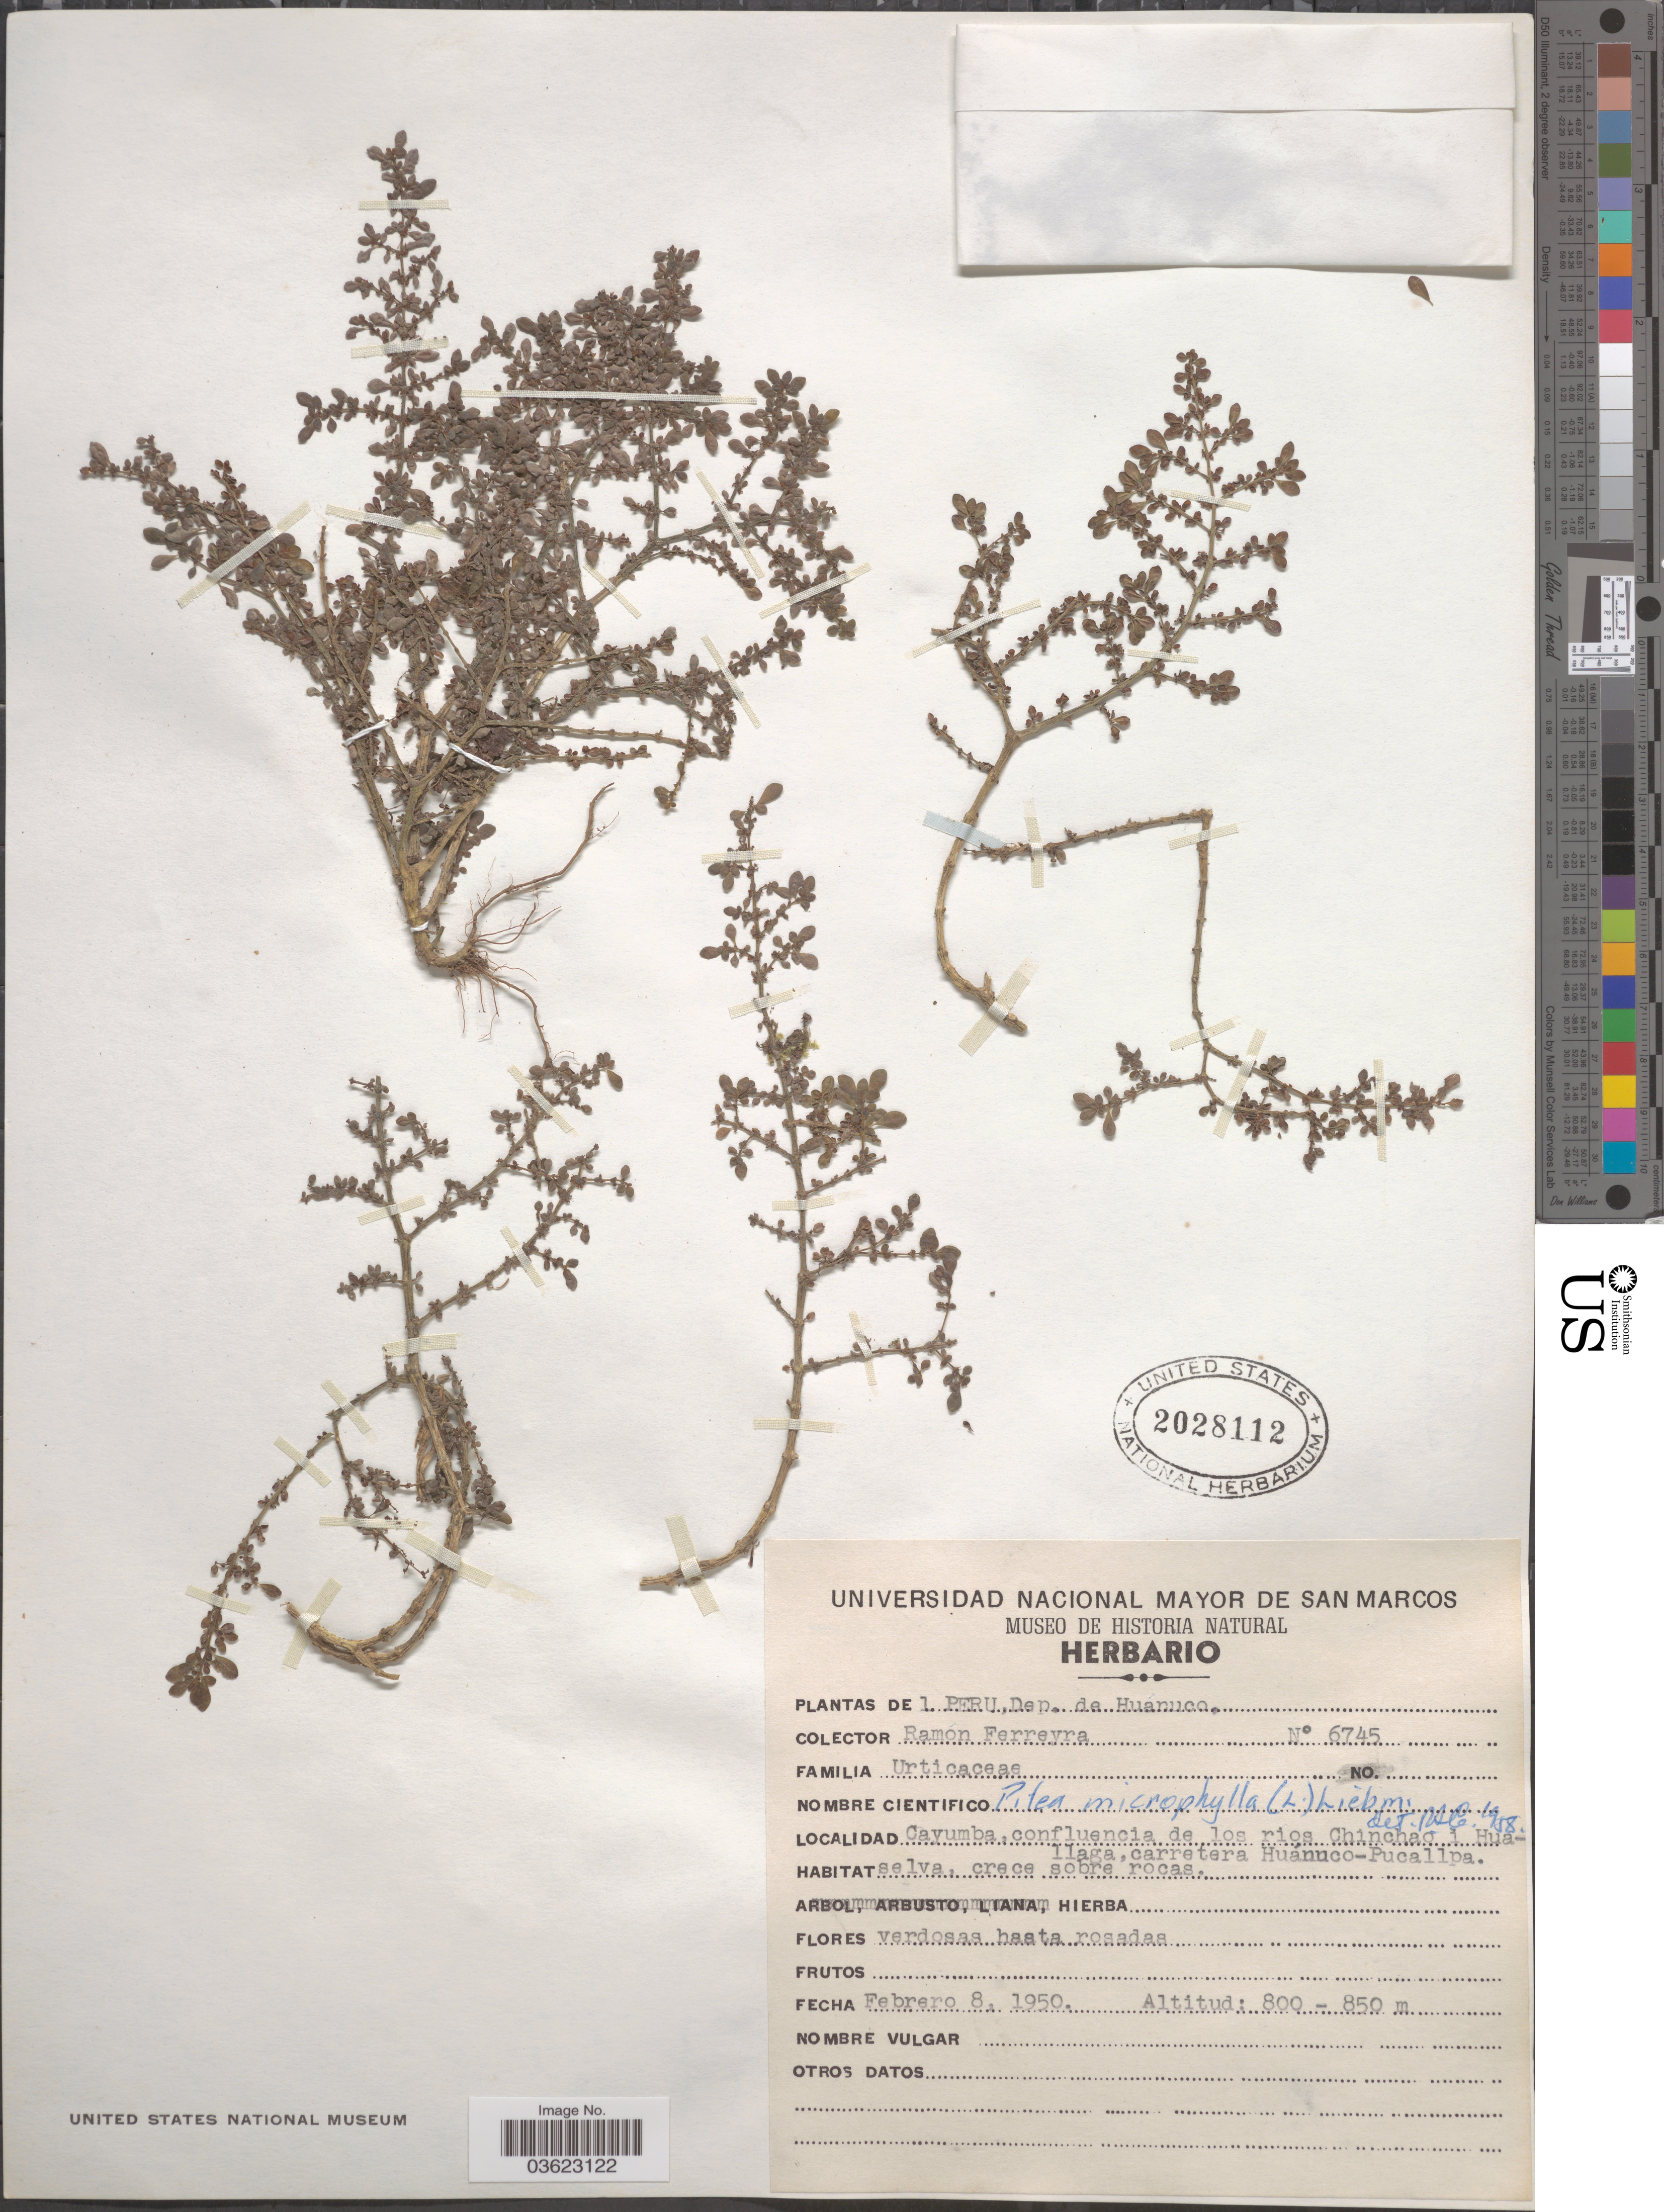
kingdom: Plantae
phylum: Tracheophyta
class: Magnoliopsida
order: Rosales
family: Urticaceae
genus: Pilea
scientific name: Pilea microphylla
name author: (L.) Liebm.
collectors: R. A. Ferreyra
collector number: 6745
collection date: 1950-02-08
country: Peru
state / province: Huánuco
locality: Dep. de Huánuco. Cayumba, confluencia de los rios Chinchao i Huallaga, carretera Huánuco-Pucallpa.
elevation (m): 800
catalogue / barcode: US 2028112